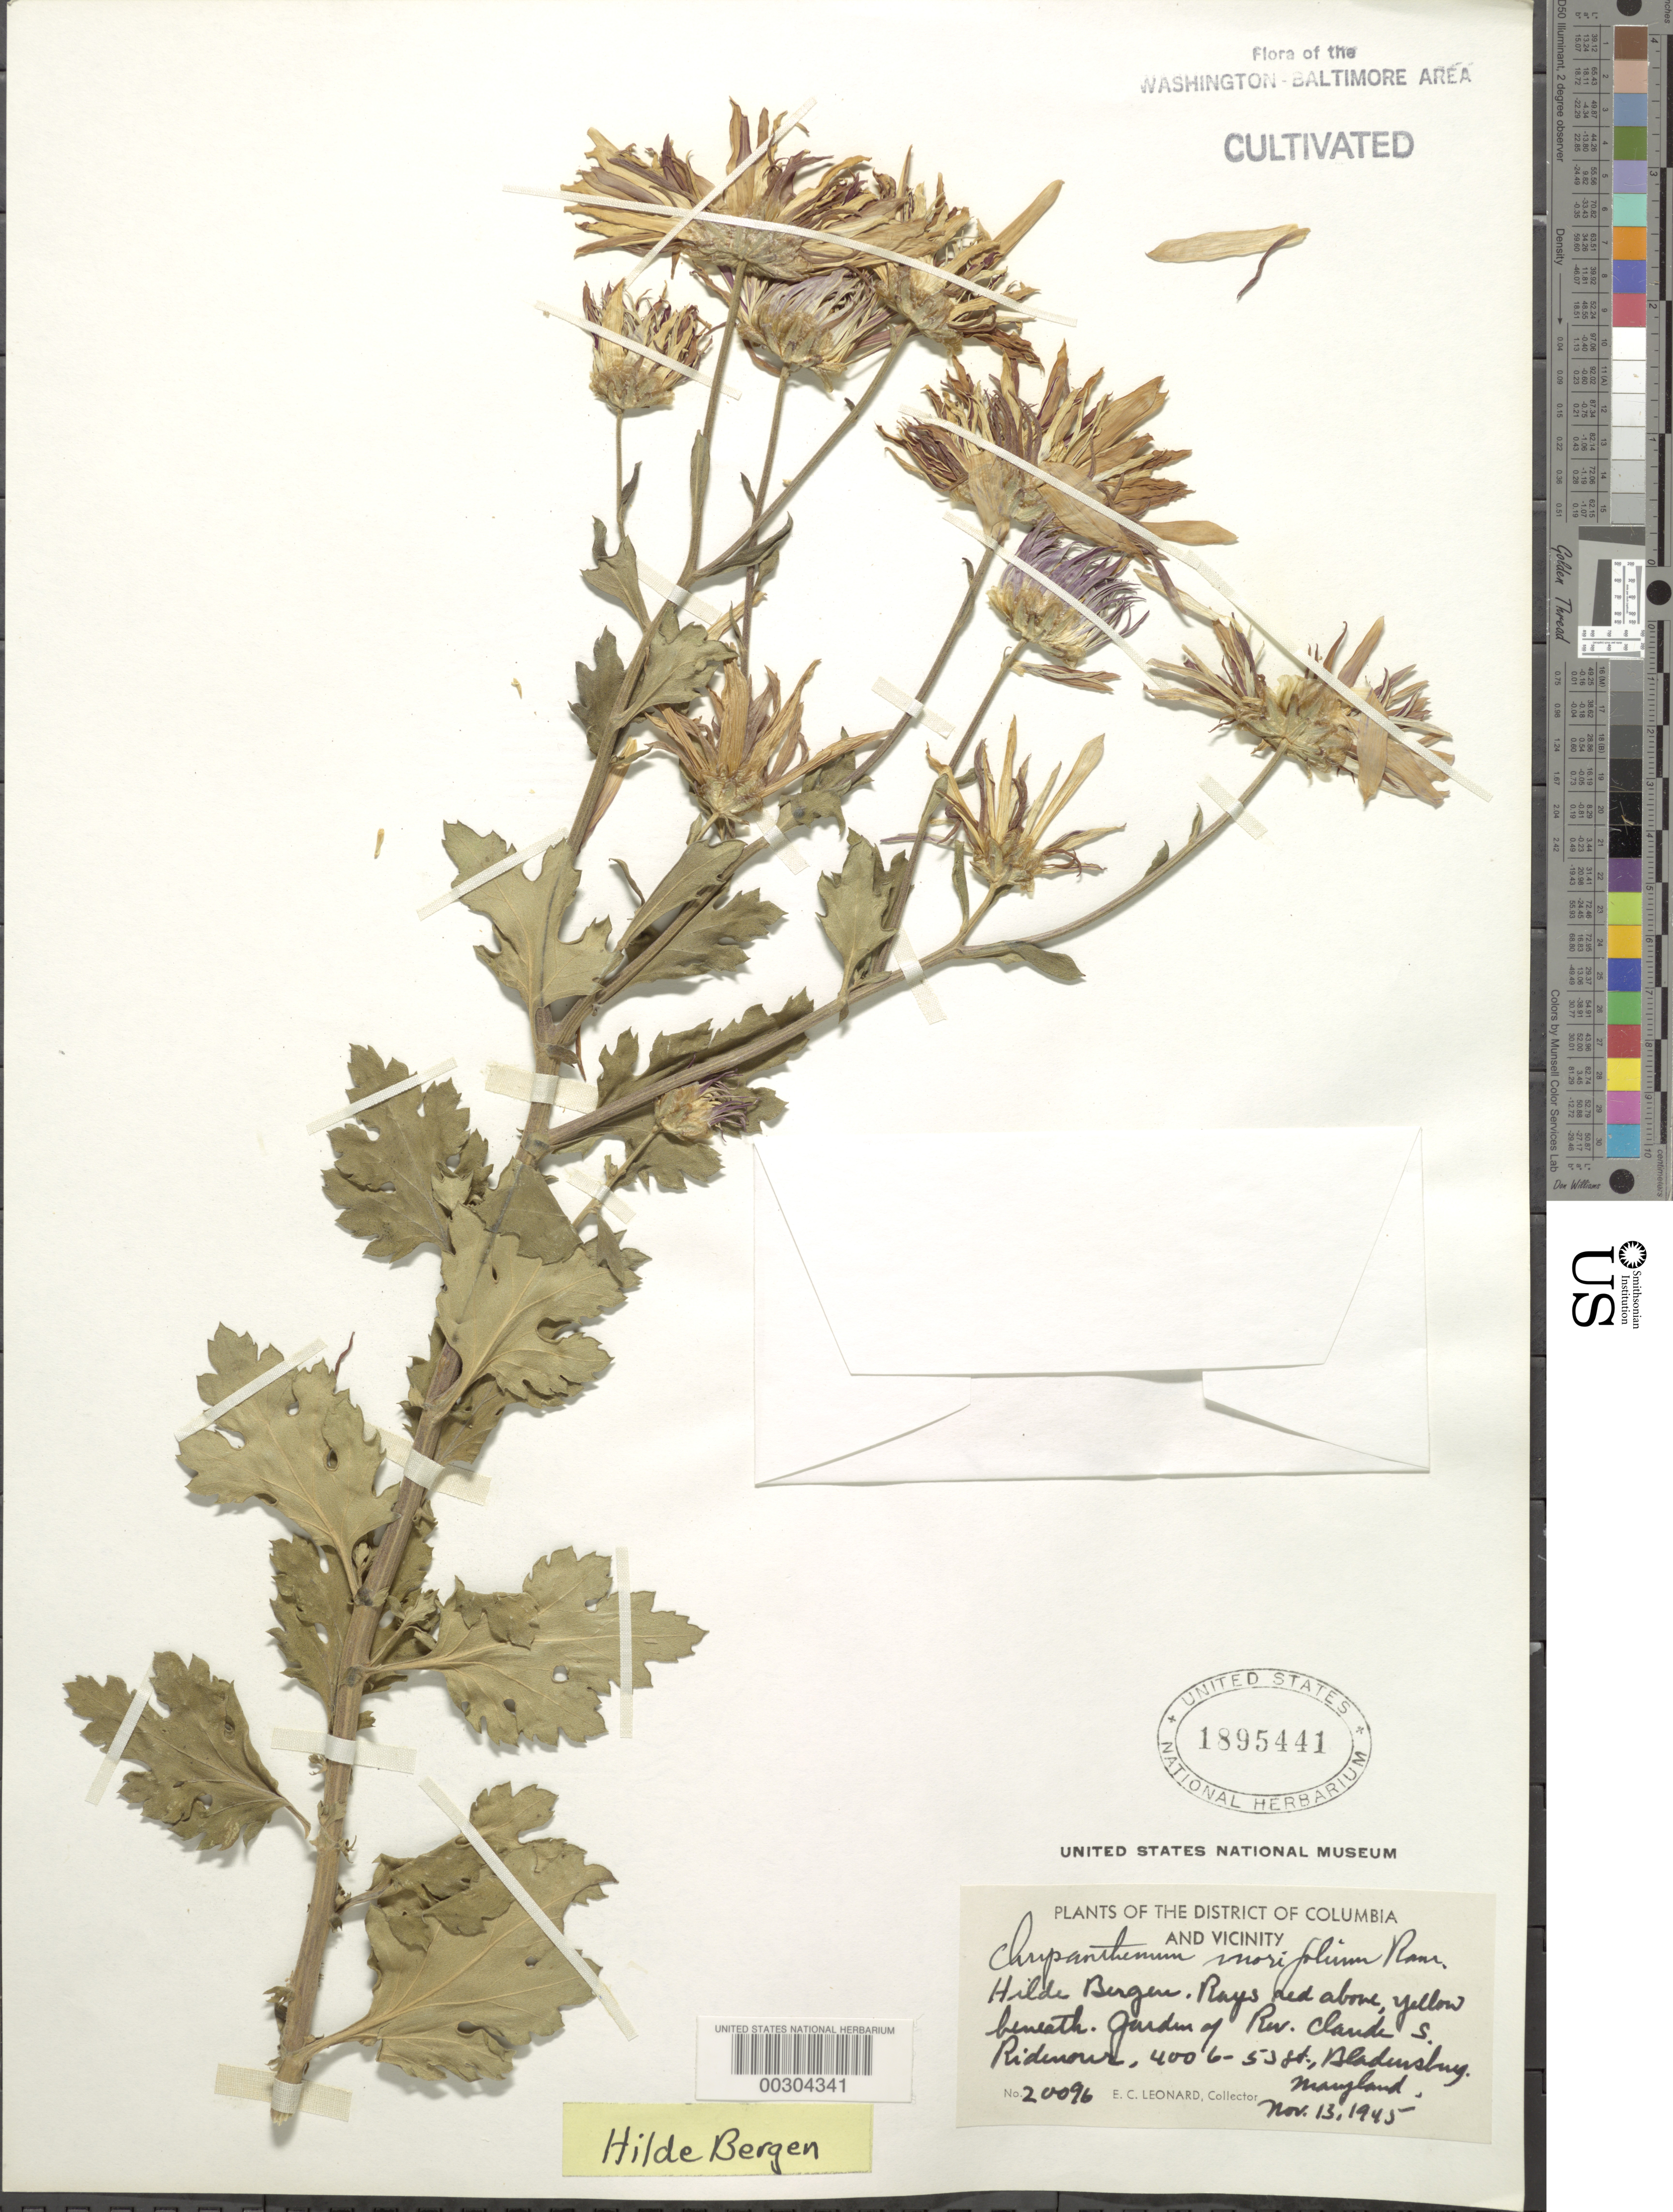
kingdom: Plantae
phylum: Tracheophyta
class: Magnoliopsida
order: Asterales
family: Asteraceae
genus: Chrysanthemum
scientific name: Chrysanthemum morifolium 'Hilde Bergen'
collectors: E. C. Leonard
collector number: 20096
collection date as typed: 13 Nov 1945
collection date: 1945-11-13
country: United States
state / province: Maryland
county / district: Prince George's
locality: Bladensburg, 4006 53 St, C.S. Ridenour's garden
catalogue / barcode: US 1895441